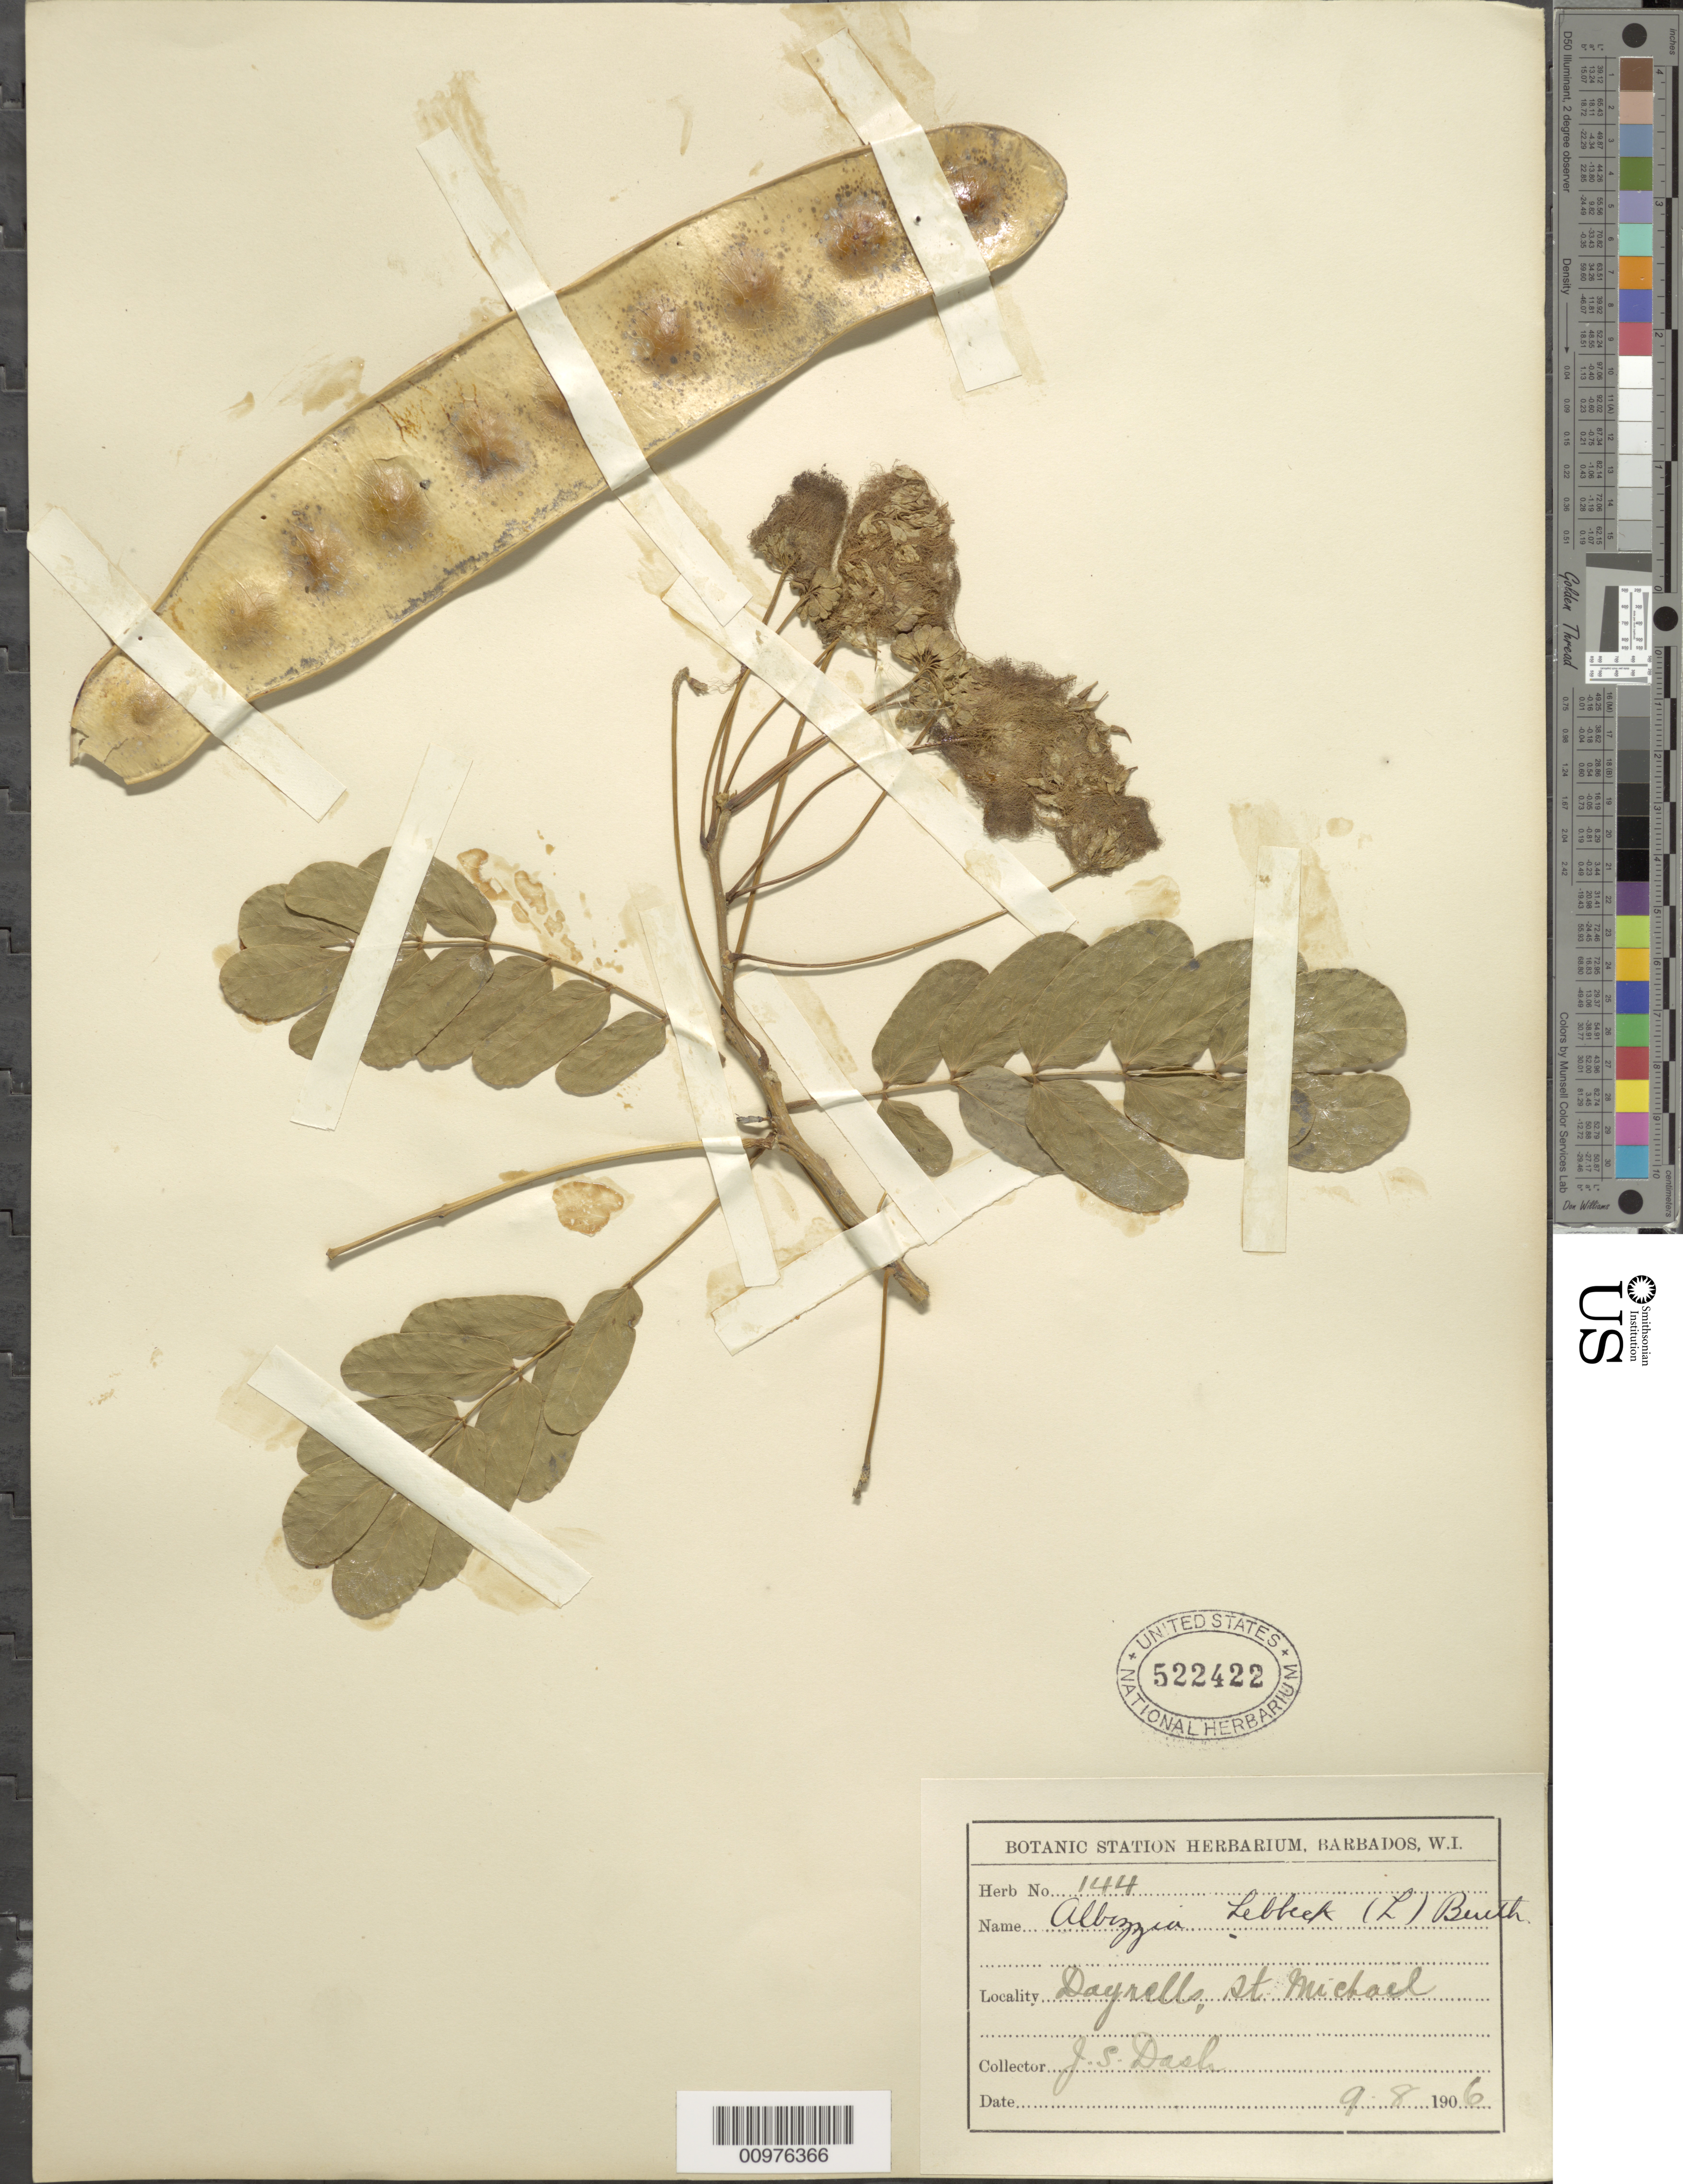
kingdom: Plantae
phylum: Tracheophyta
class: Magnoliopsida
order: Fabales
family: Fabaceae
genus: Albizia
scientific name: Albizia lebbeck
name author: (L.) Benth.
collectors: J. Dash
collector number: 144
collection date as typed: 09 Aug 1906 or 08 Sep 1906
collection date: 1906-08-09 or 1906-09-08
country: Barbados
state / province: Saint Michael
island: Barbados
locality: Dagrells, St. Michael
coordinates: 0 N, 0 E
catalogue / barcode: US 522422